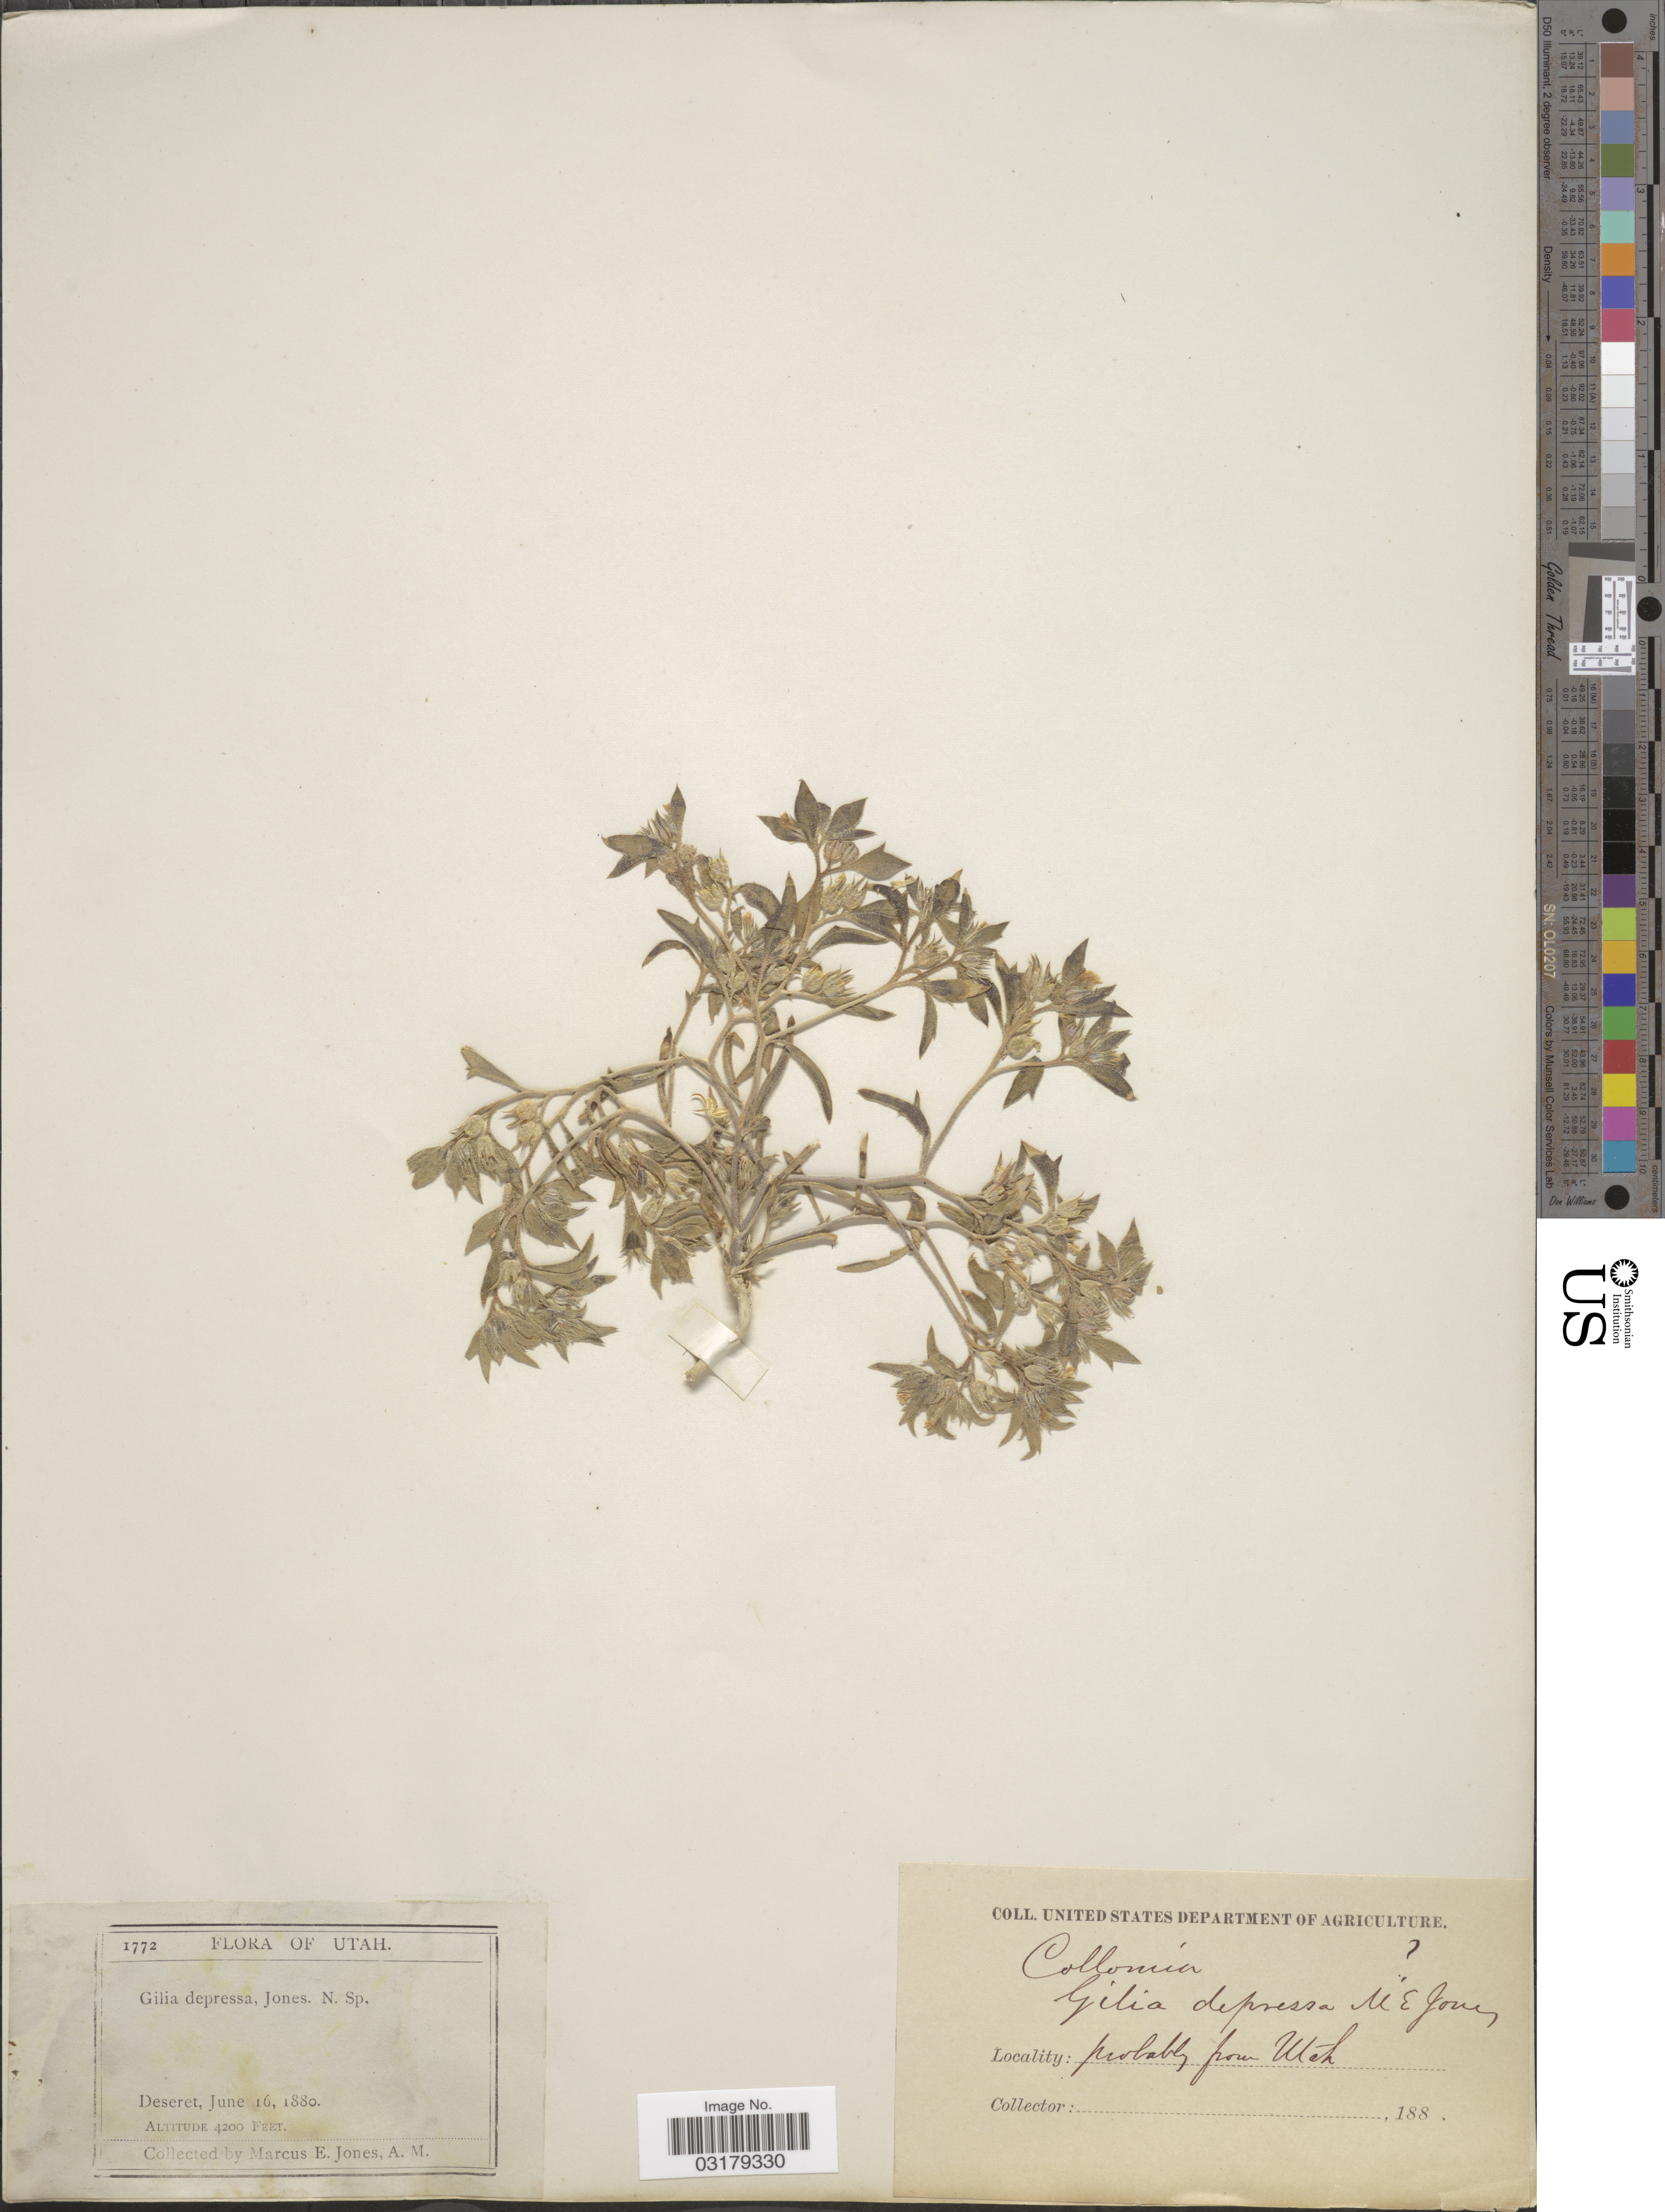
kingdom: Plantae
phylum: Tracheophyta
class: Magnoliopsida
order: Ericales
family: Polemoniaceae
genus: Ipomopsis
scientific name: Ipomopsis depressa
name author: (M.E. Jones ex A. Gray) V.E. Grant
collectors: M. E. Jones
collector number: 1772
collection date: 1880-06-16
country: United States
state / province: Utah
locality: Deseret.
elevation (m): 1280